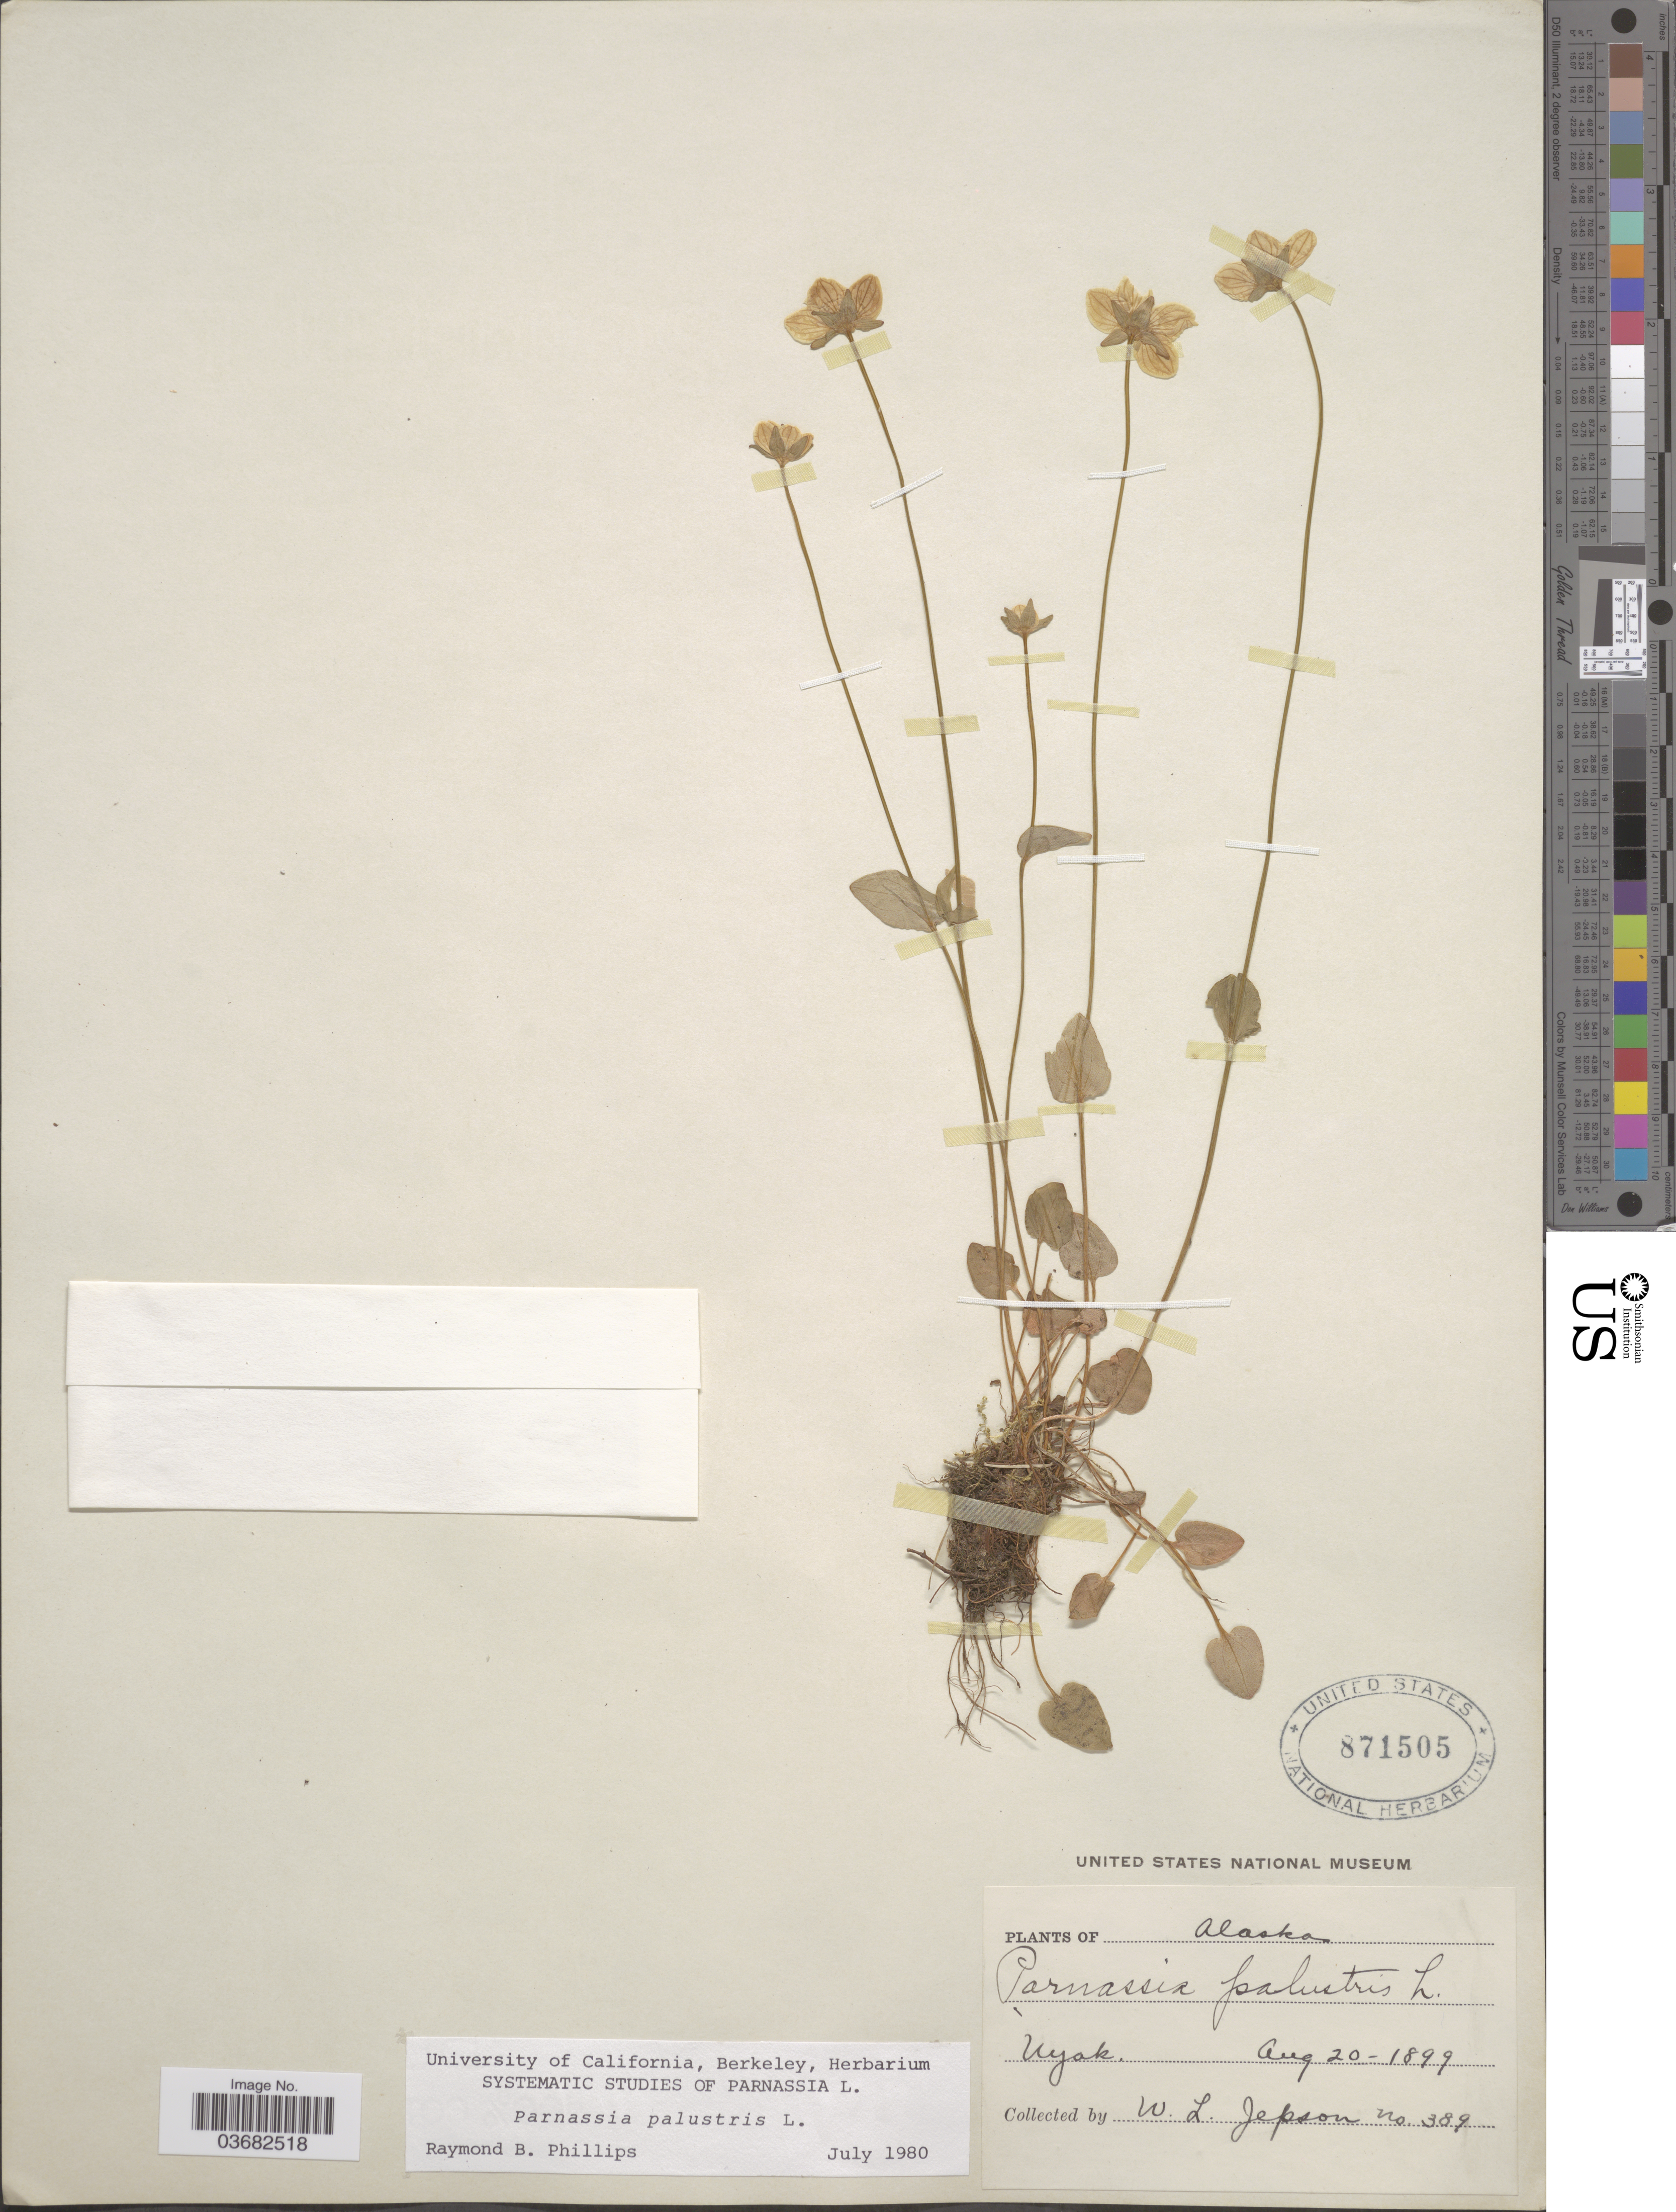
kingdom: Plantae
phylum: Tracheophyta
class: Magnoliopsida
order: Celastrales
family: Parnassiaceae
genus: Parnassia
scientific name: Parnassia palustris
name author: L.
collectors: W. L. Jepson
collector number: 389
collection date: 1899-08-20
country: United States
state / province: Alaska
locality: Nyak.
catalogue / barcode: US 871505